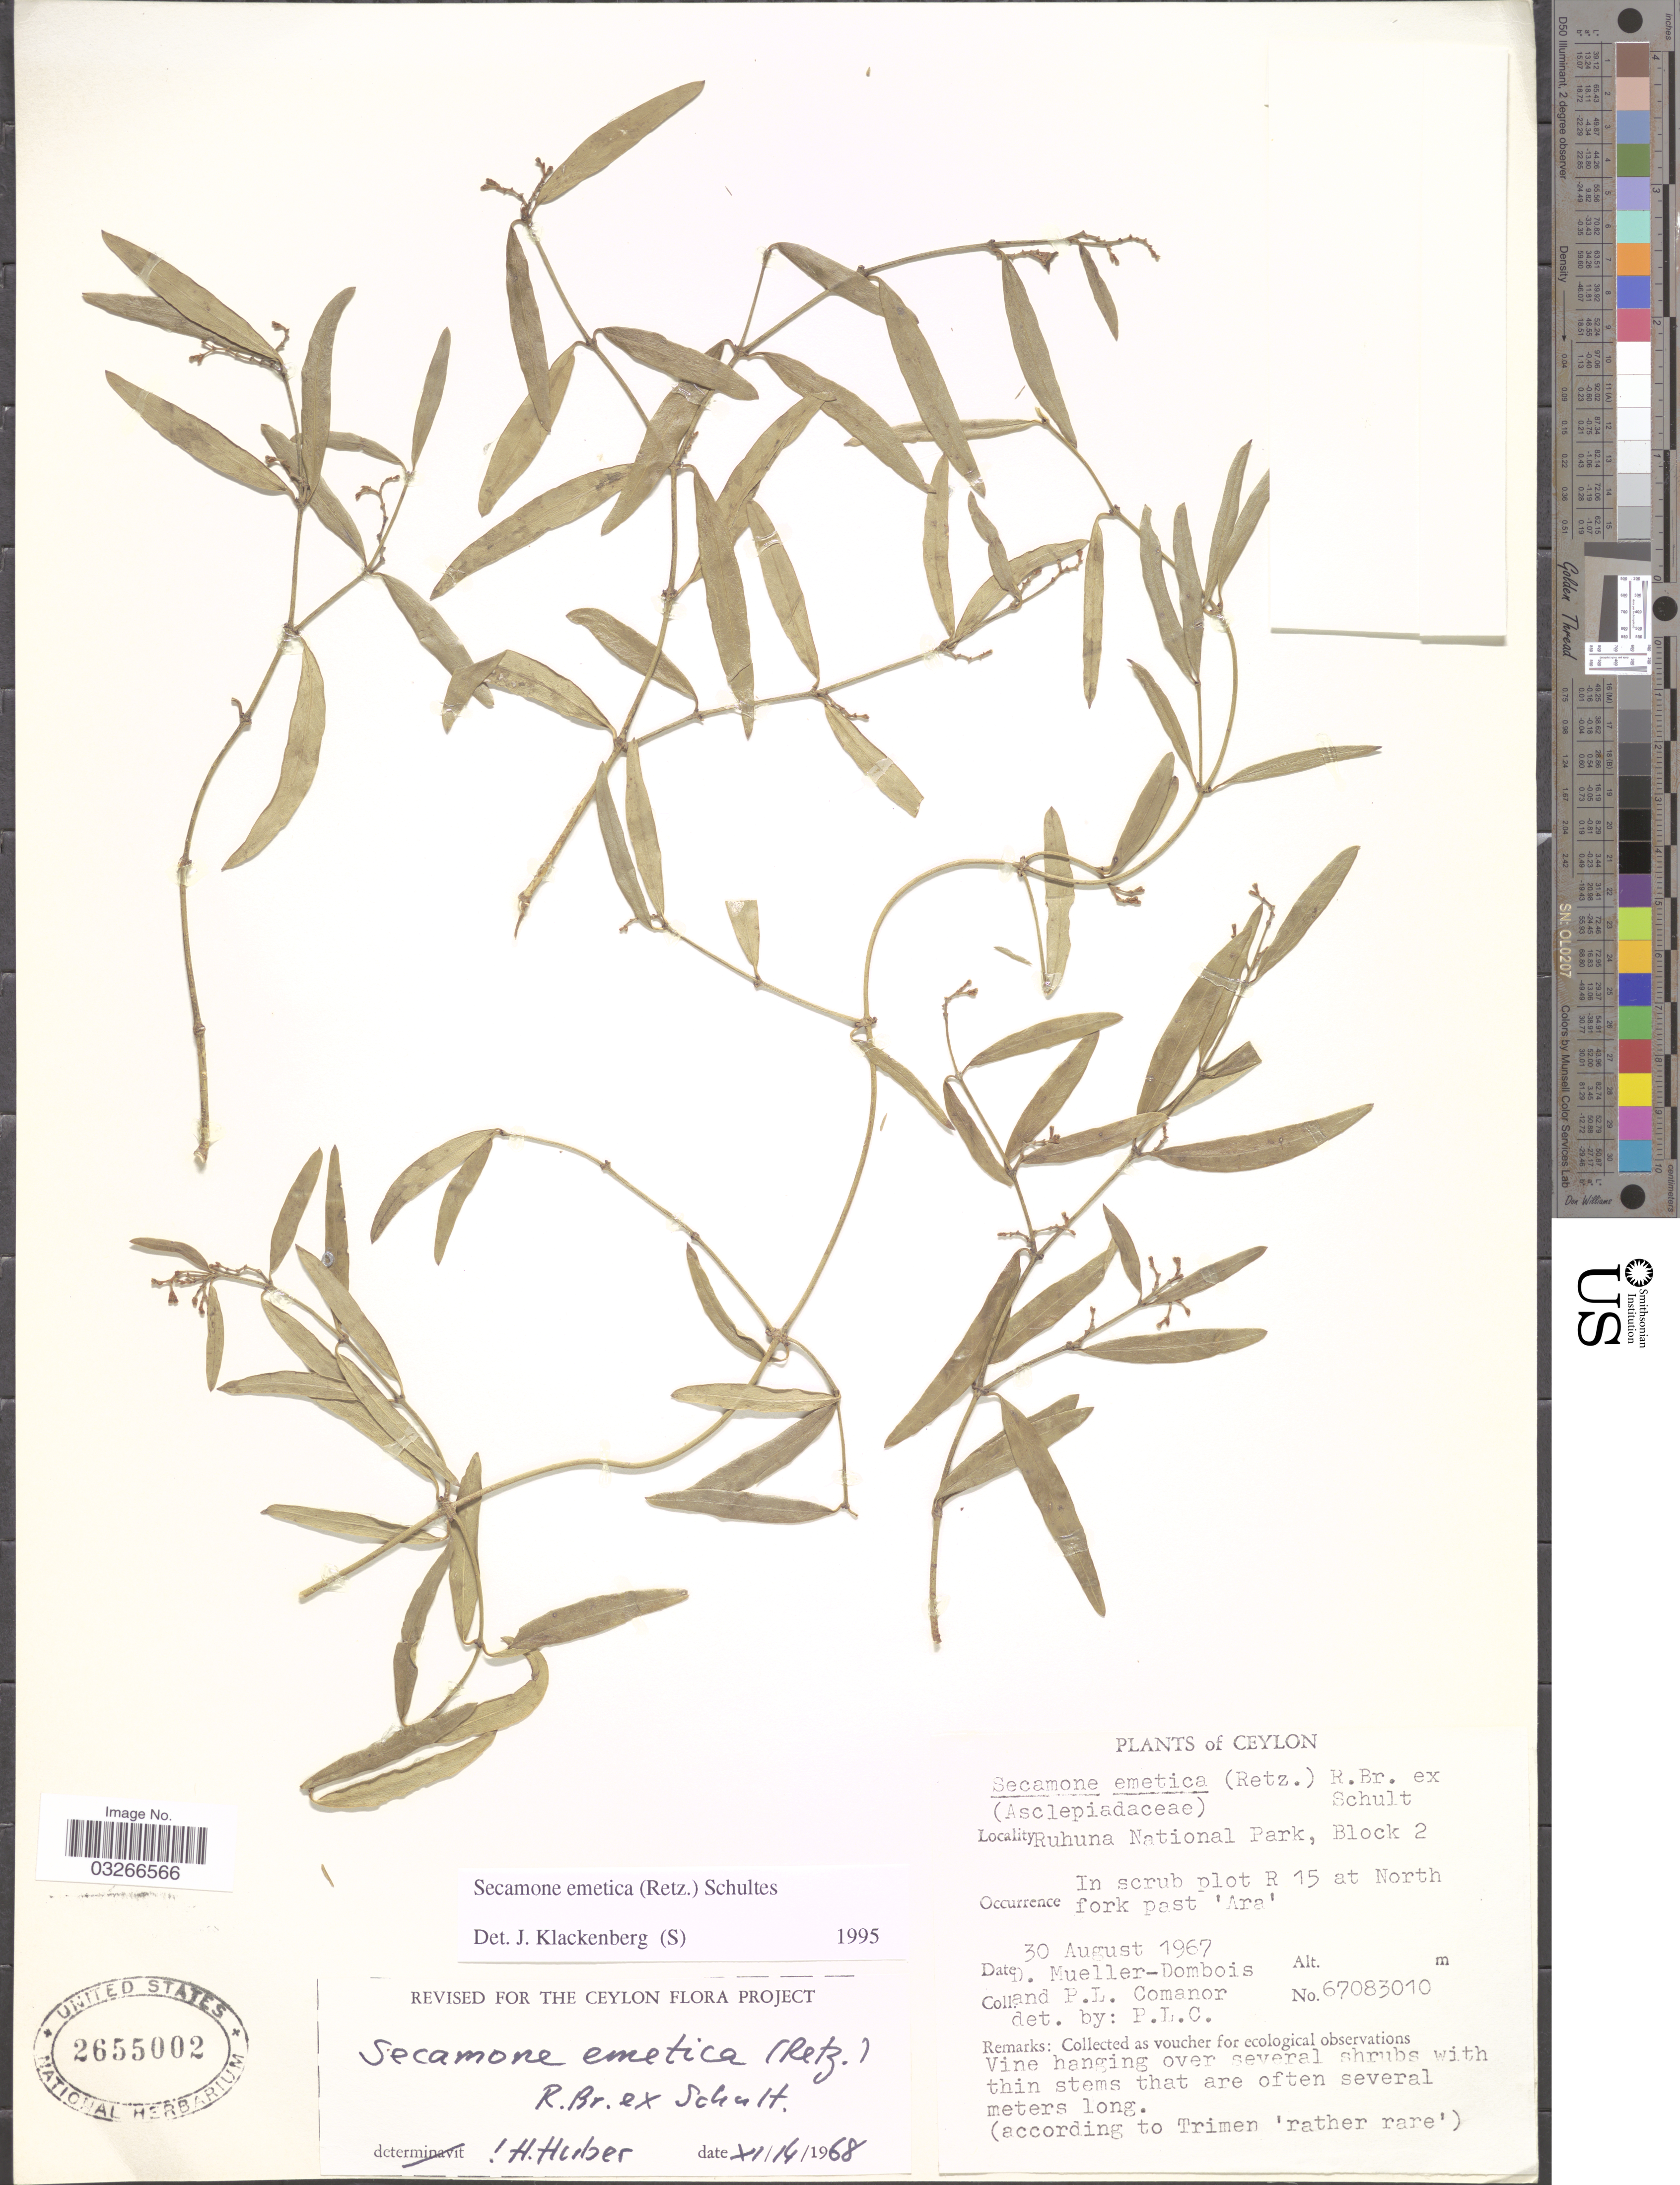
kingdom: Plantae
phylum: Tracheophyta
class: Magnoliopsida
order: Gentianales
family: Apocynaceae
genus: Secamone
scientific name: Secamone emetica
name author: (Retz.) R. Br. ex Schult.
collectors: D. Meuller-Dombois & P. Comanor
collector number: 67083010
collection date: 1967-08-30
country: Sri Lanka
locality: Ceylon. Ruhuna National Park, Block 2. In scrub plot R 15 at North fork past 'Ara'.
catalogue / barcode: US 2655002